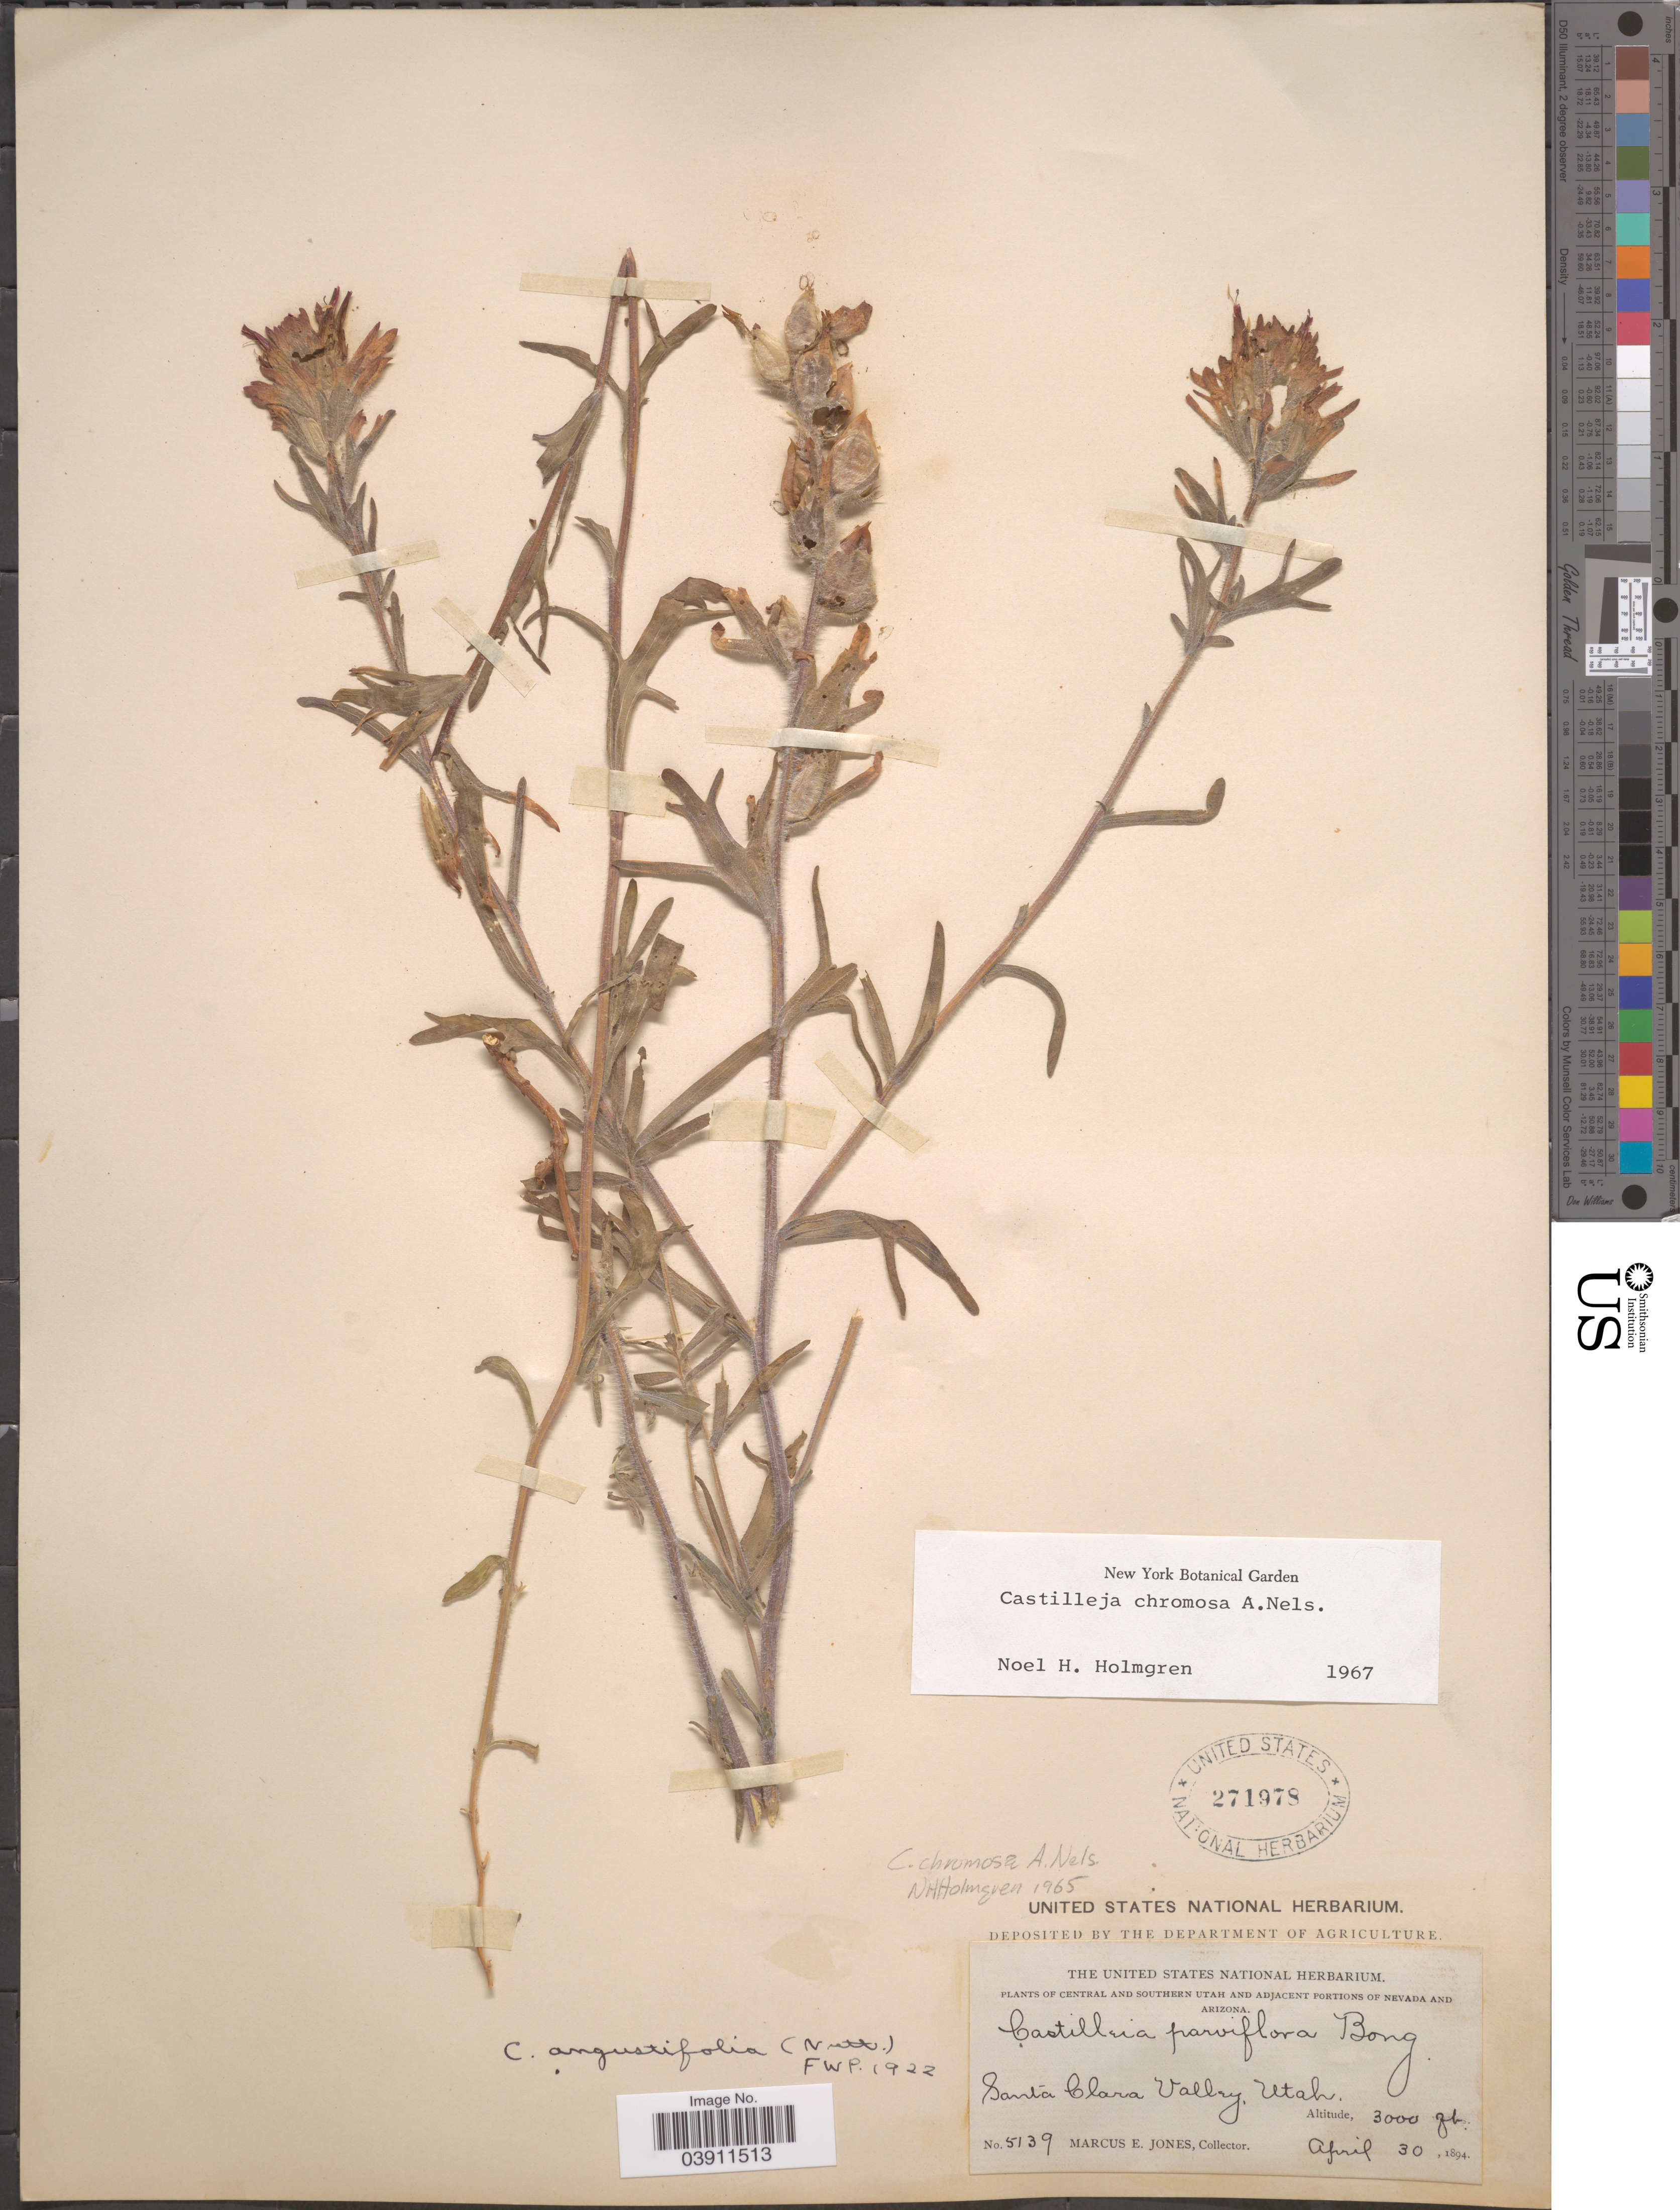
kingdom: Plantae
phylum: Tracheophyta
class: Magnoliopsida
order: Lamiales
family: Orobanchaceae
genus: Castilleja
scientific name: Castilleja chromosa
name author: A. Nelson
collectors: M. E. Jones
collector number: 5139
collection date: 1894-04-30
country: United States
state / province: Utah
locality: Central and Southern Utah. Santa Clara Valley.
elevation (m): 914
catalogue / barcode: US 271978